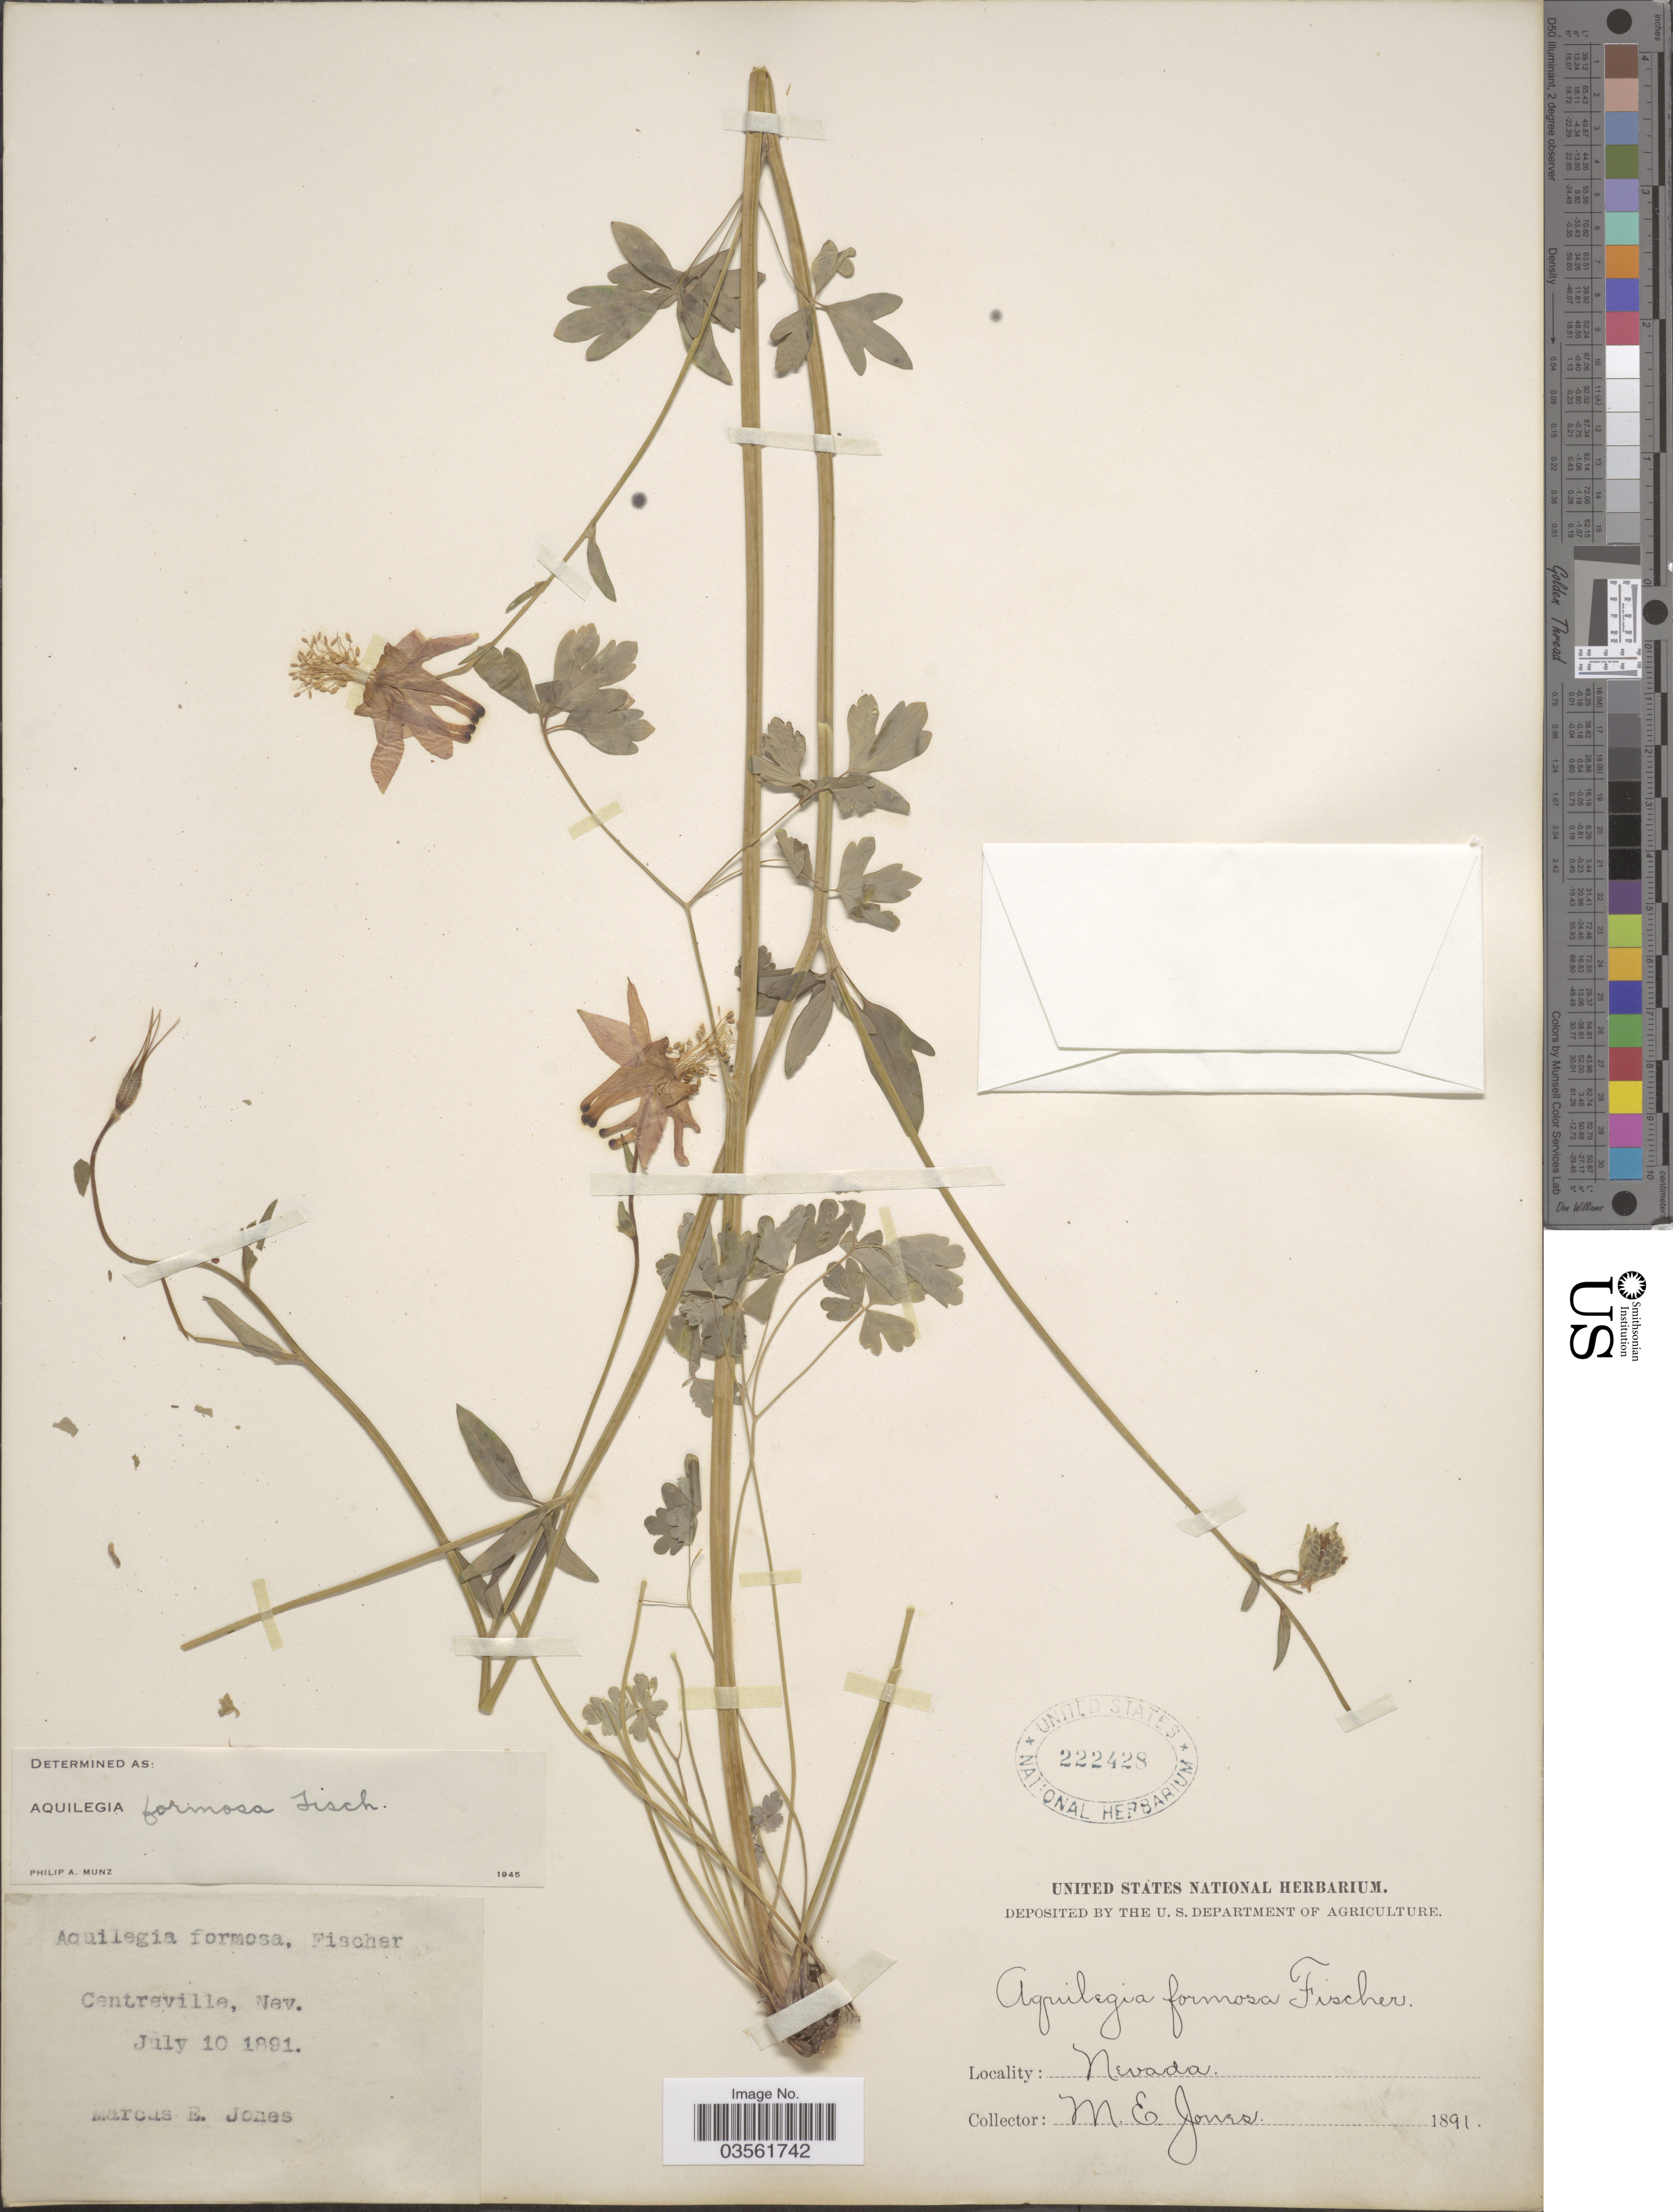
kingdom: Plantae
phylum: Tracheophyta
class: Magnoliopsida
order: Ranunculales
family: Ranunculaceae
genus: Aquilegia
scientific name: Aquilegia formosa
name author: Fisch. ex DC.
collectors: M. E. Jones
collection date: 1891-07-10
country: United States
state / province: Nevada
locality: Centreville.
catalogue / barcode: US 222428